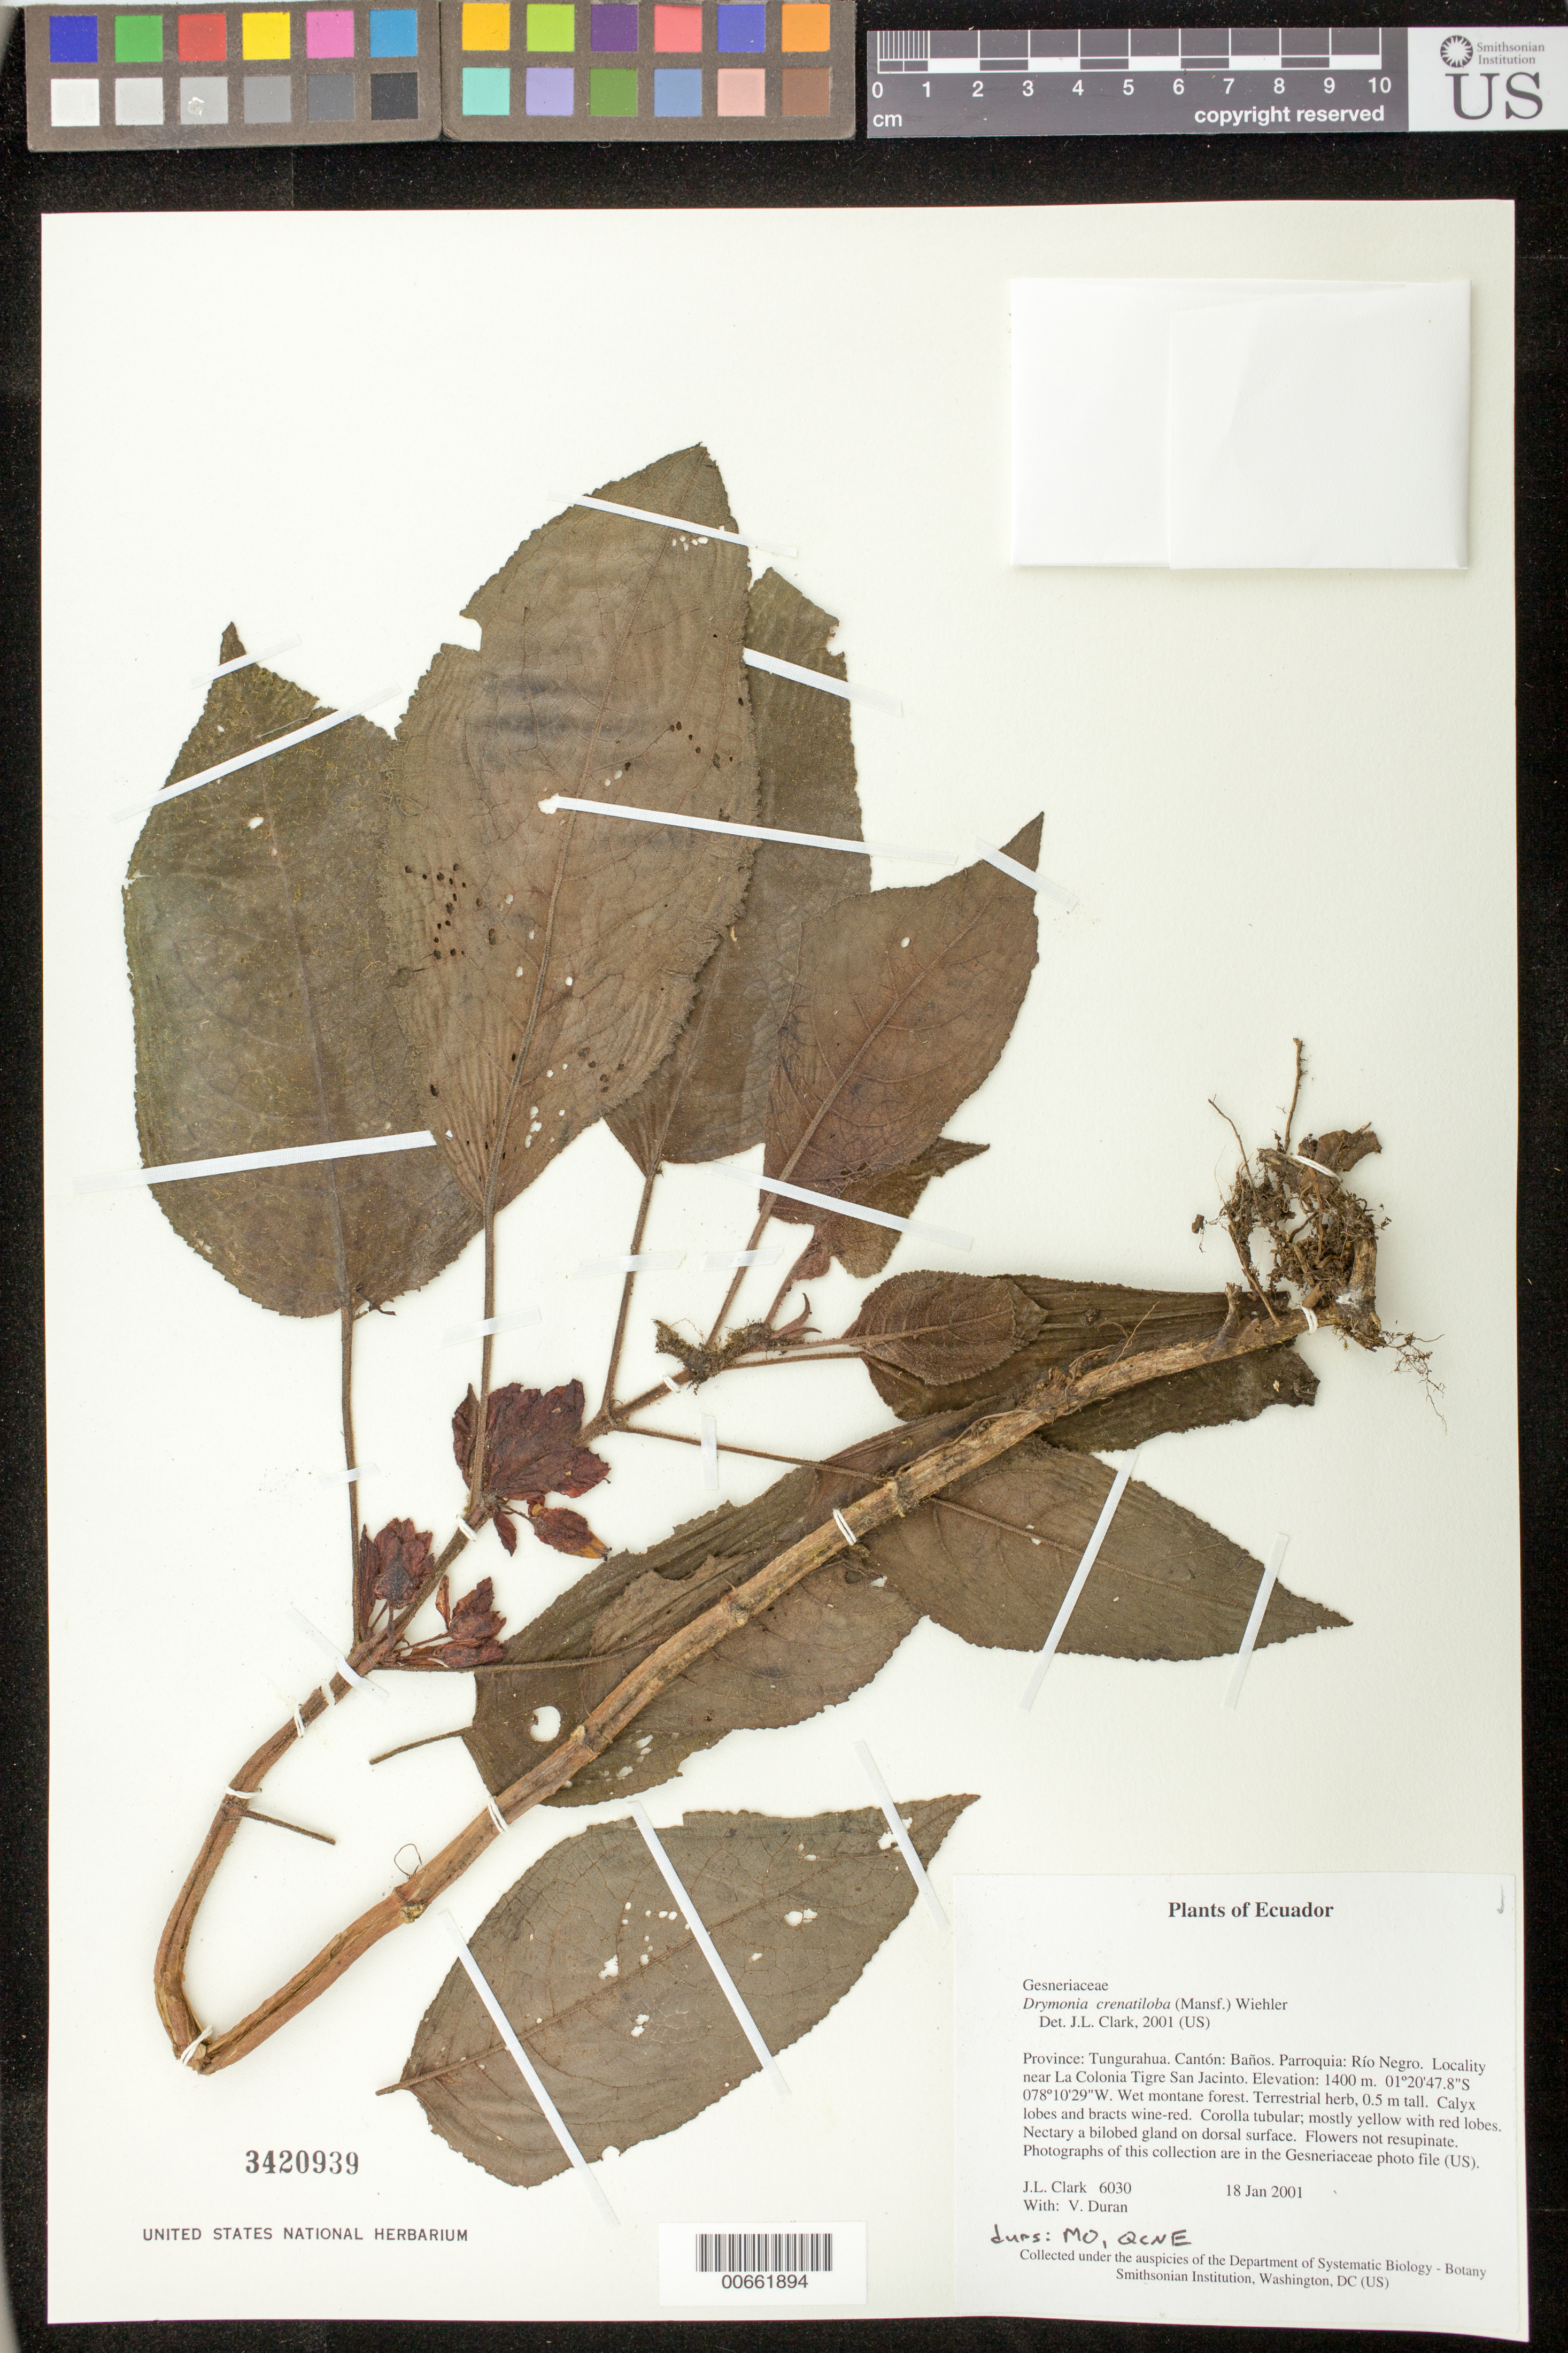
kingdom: Plantae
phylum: Tracheophyta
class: Magnoliopsida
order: Lamiales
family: Gesneriaceae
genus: Drymonia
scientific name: Drymonia crenatiloba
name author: (Mansf.) Wiehler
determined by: Clark, J. L., (SEL), The Marie Selby Botanical Garden (UNITED STATES)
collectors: J. L. Clark & V. Duran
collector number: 6030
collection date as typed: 18 Jan 2001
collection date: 2001-01-18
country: Ecuador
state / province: Tungurahua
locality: Cantón: Baños. Parroquia: Río Negro. Locality near La Colonia Tigre San Jacinto.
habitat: Wet montane forest.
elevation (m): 1400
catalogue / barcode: US 3420939